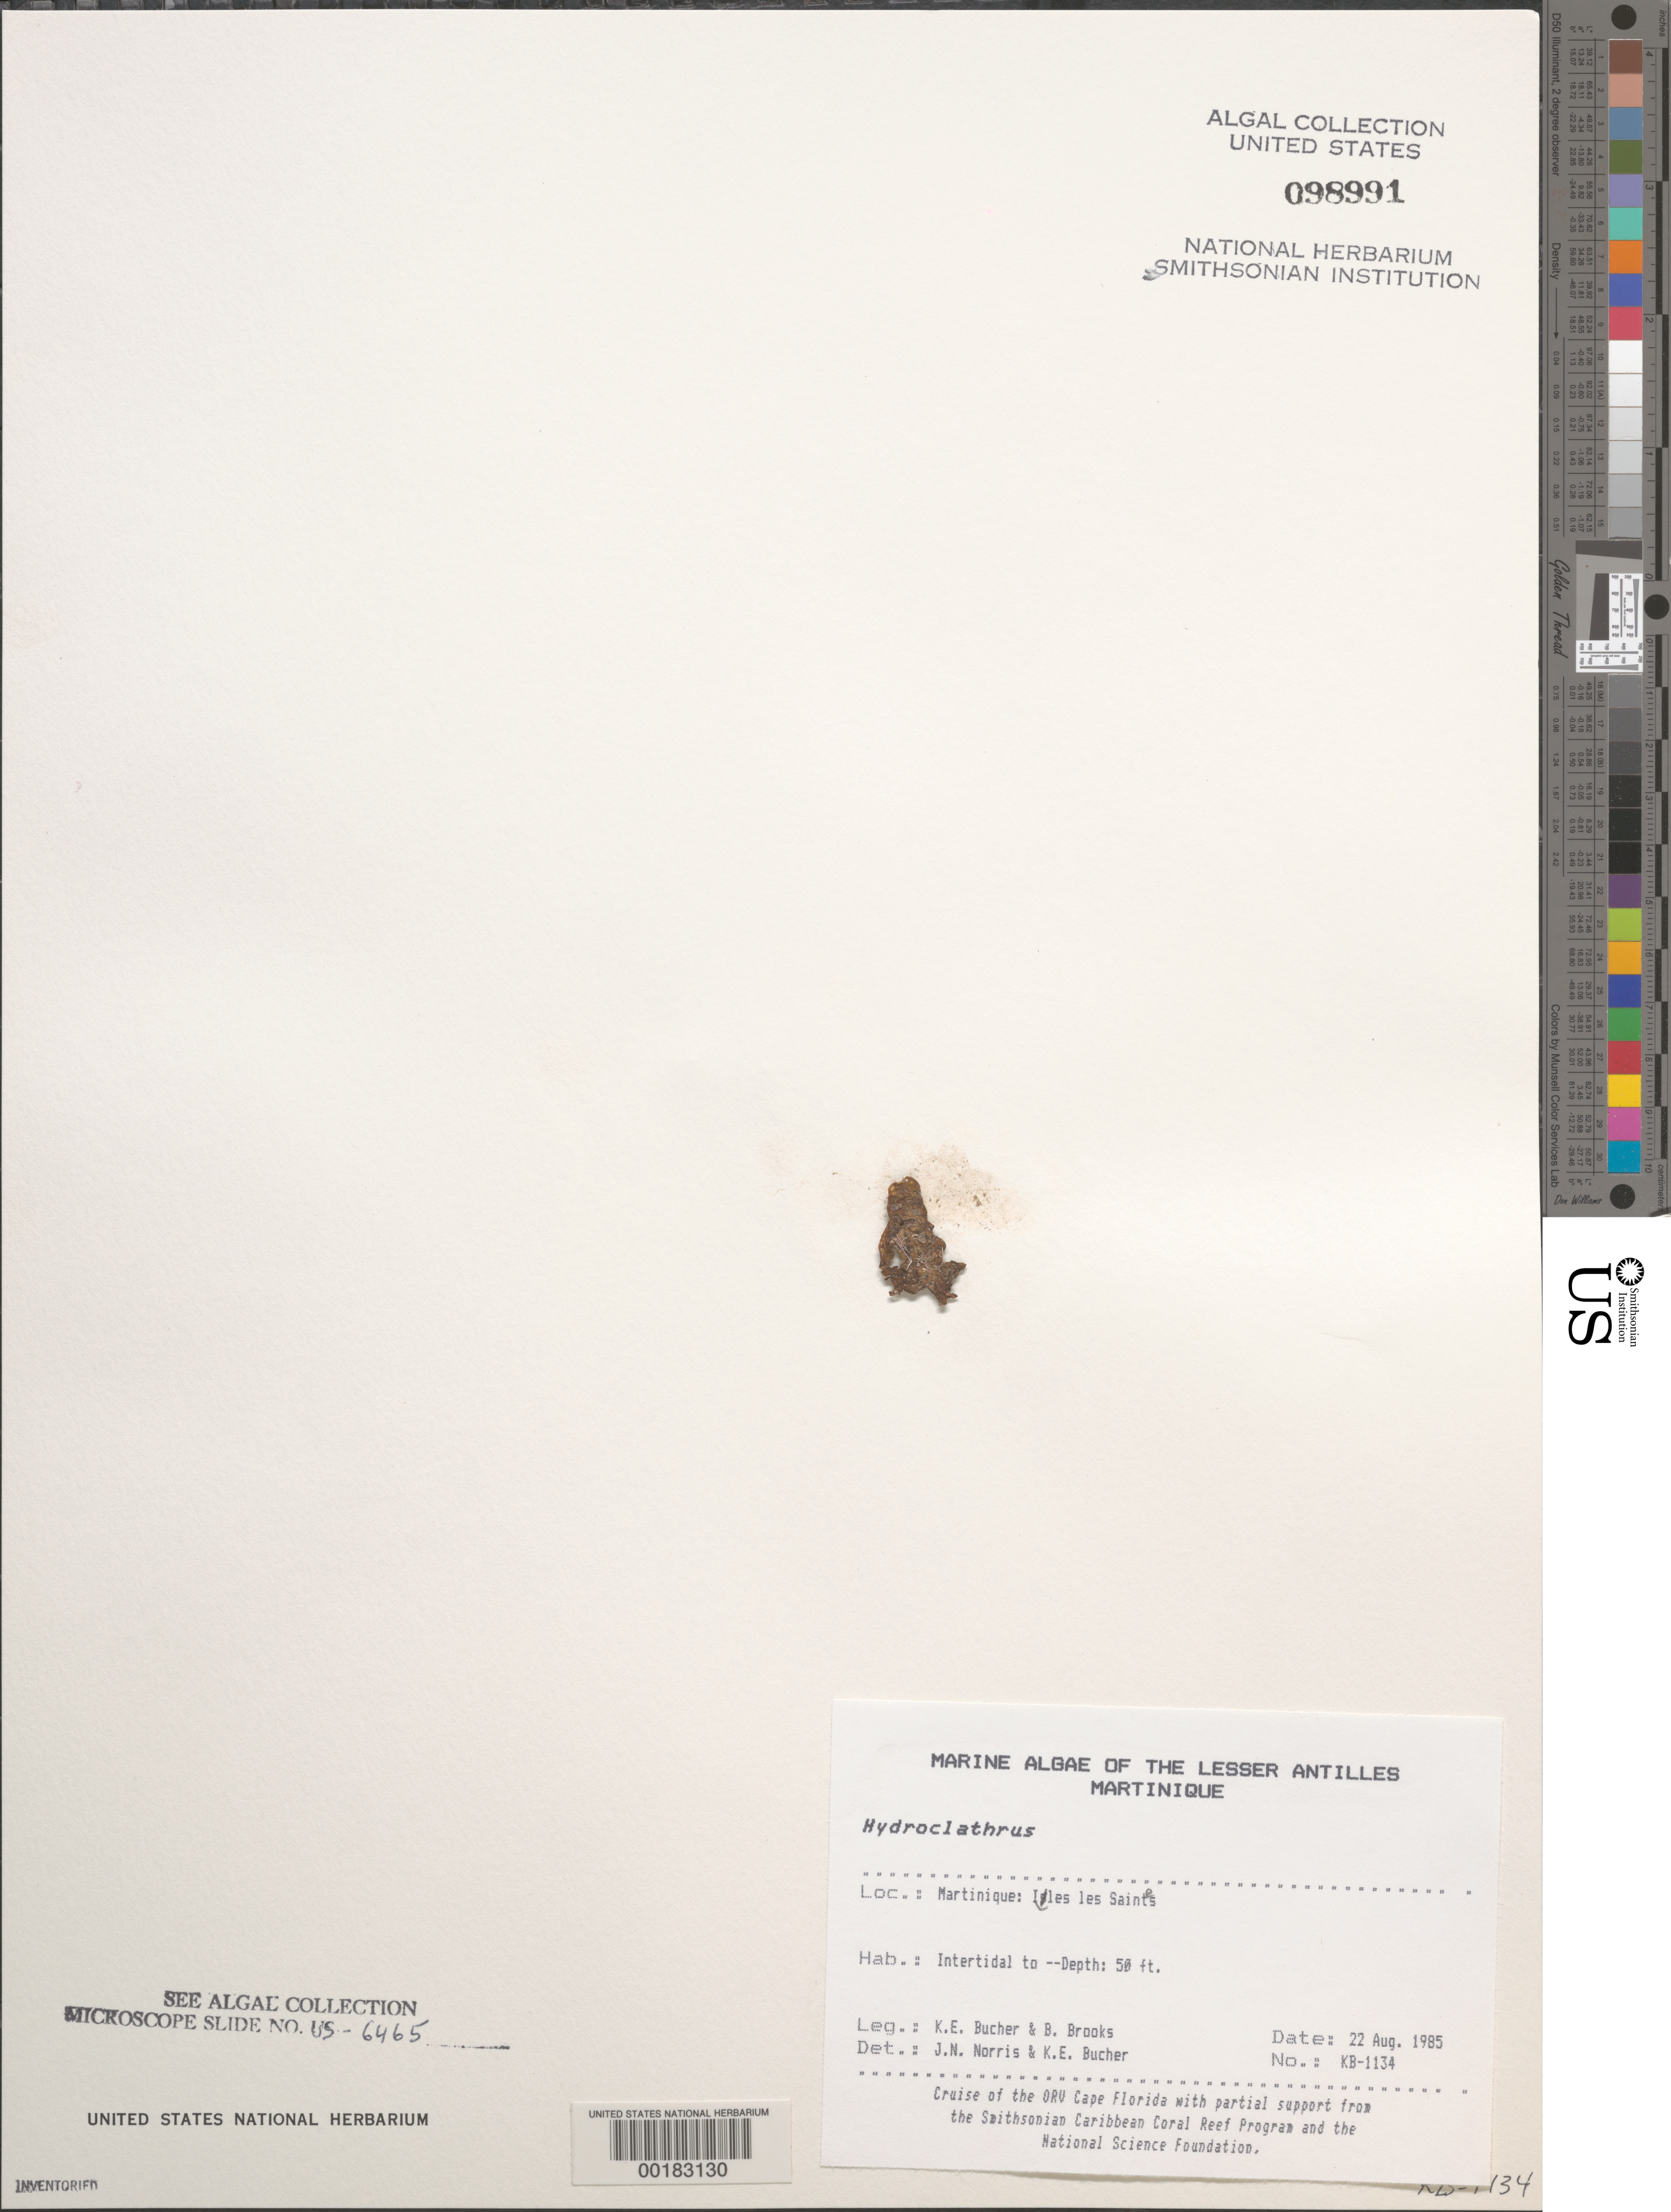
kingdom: Chromista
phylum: Ochrophyta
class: Phaeophyceae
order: Scytosiphonales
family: Scytosiphonaceae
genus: Hydroclathrus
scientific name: Hydroclathrus sp.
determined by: Norris, J. N.; Bucher, K. E.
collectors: K. E. Bucher & B. Brooks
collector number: KB-1134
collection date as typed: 22 Aug 1985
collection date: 1985-08-22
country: Martinique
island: Iles les Saintes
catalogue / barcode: US 98991